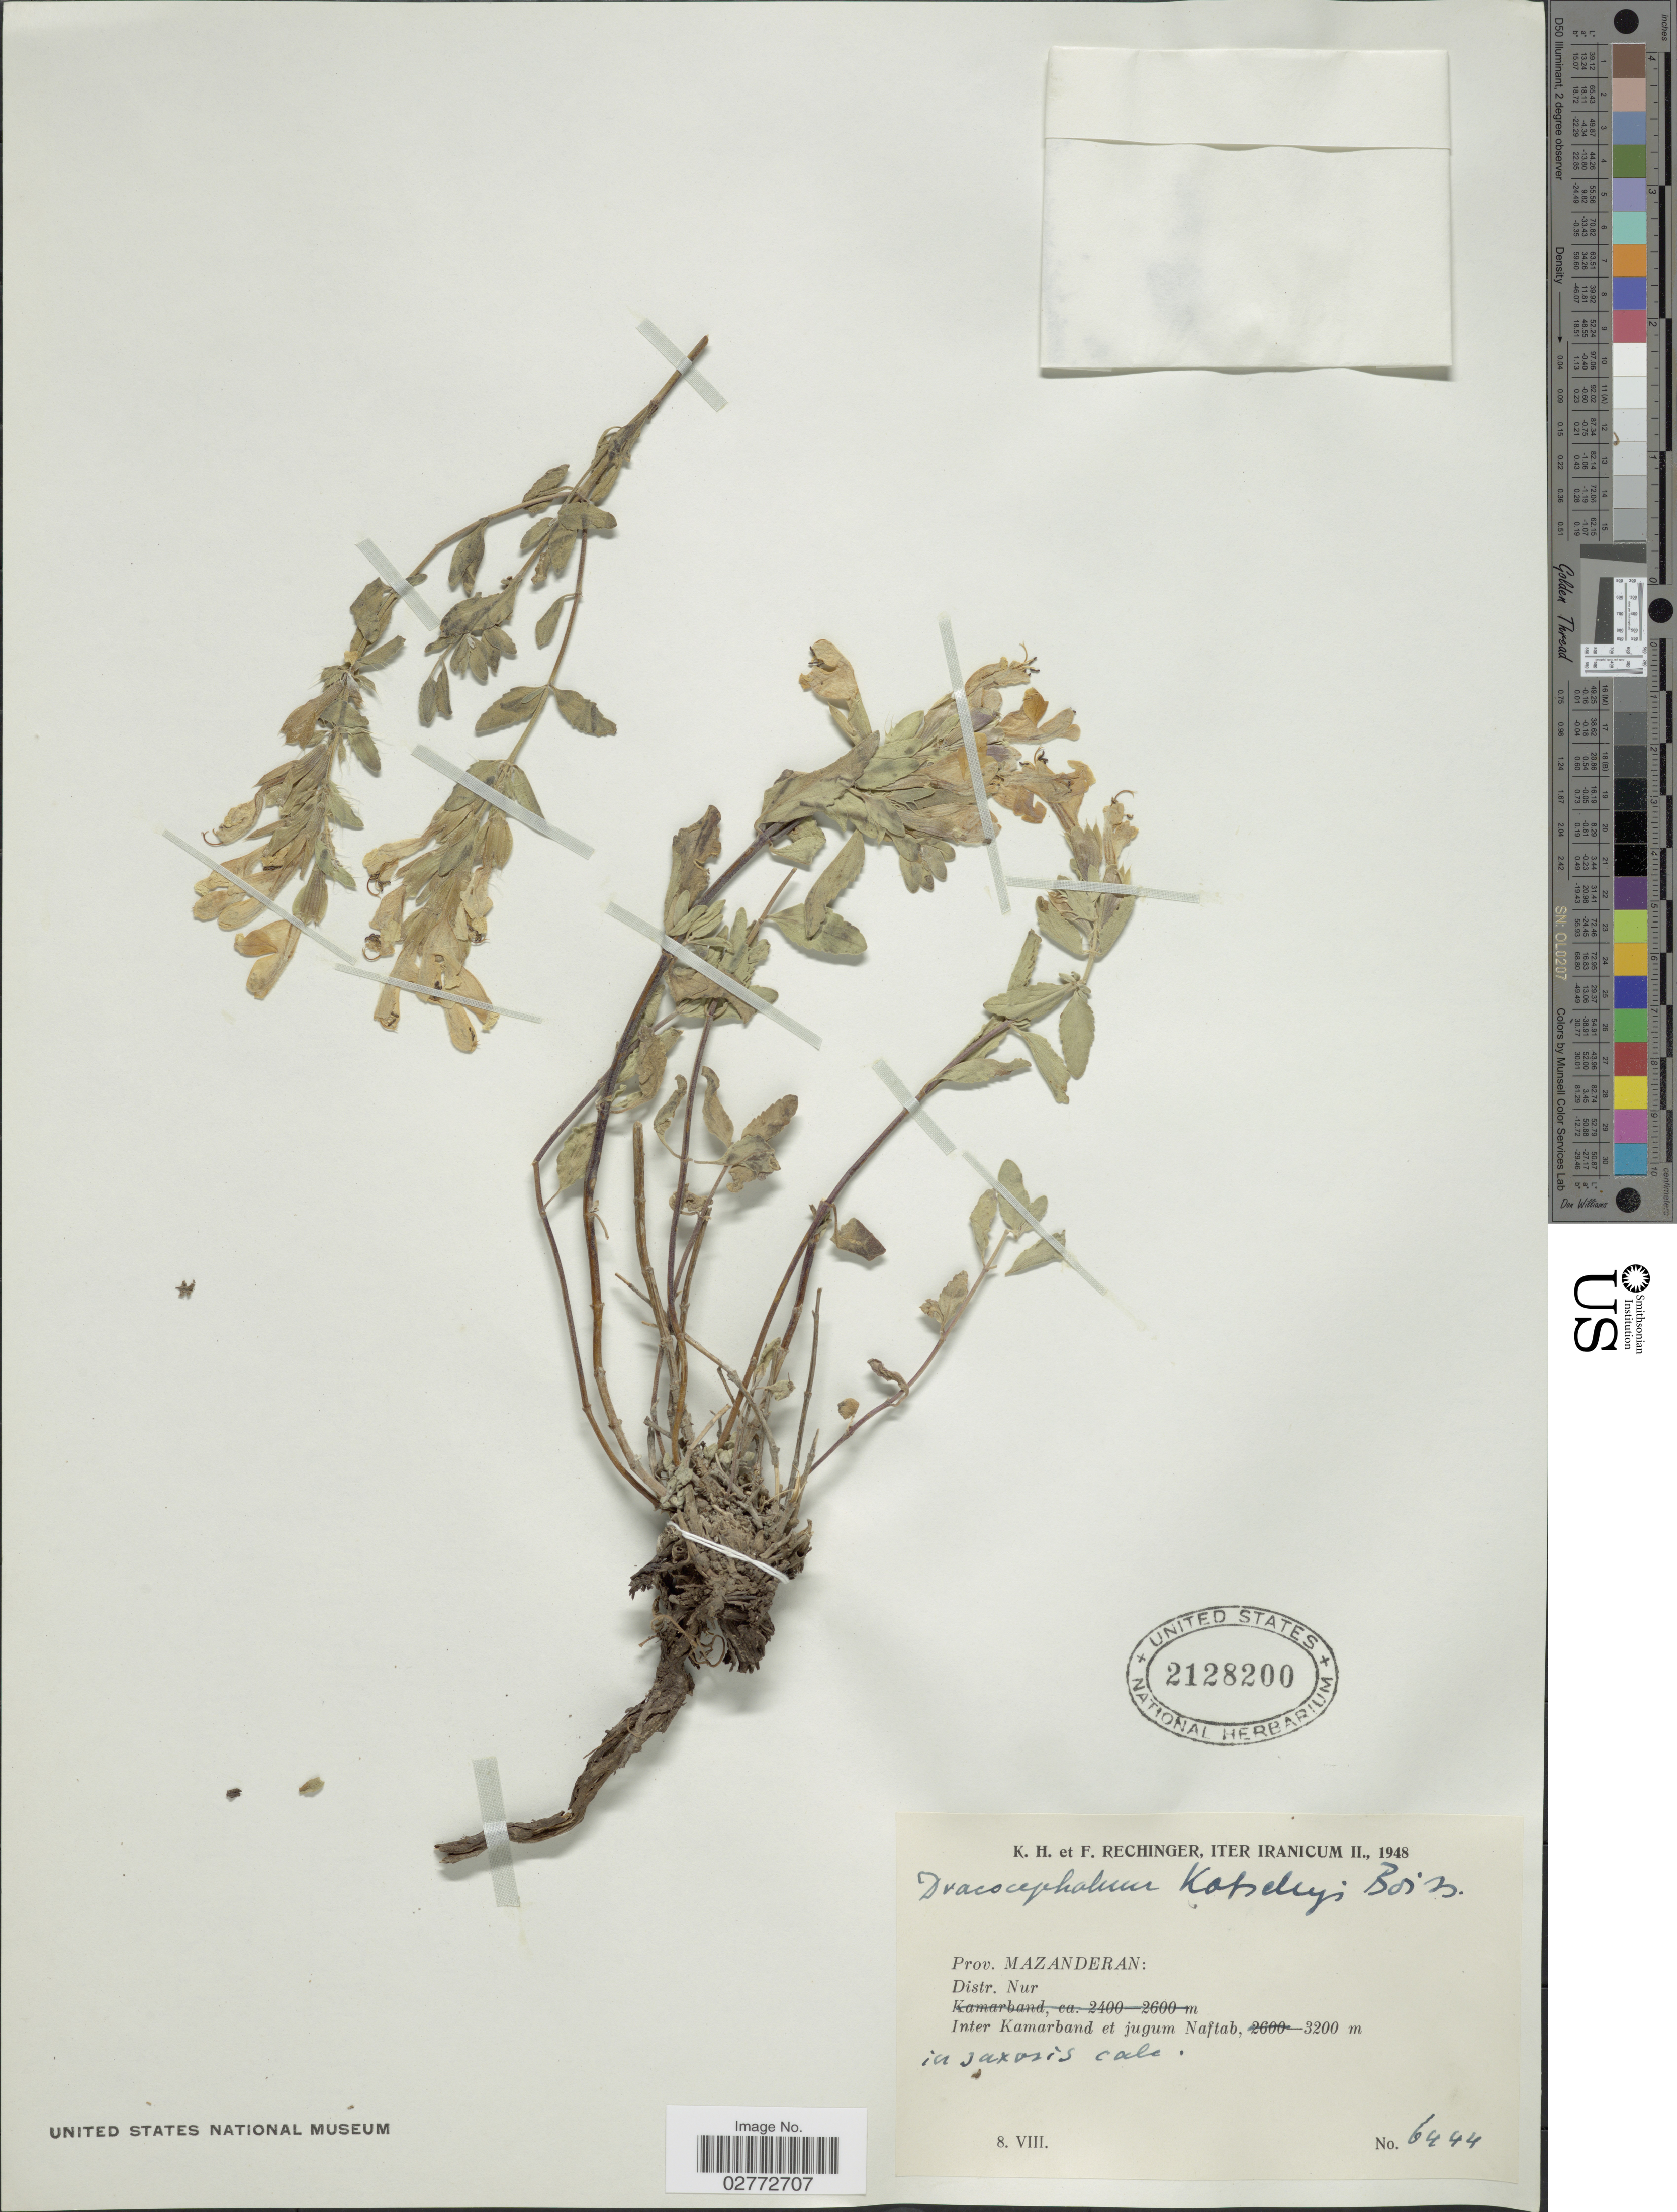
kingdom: Plantae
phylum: Tracheophyta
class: Magnoliopsida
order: Lamiales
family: Lamiaceae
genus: Dracocephalum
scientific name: Dracocephalum kotschyi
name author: Boiss.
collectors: K. H. Rechinger & F. Rechinger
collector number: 6444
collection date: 1948-08-08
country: Iran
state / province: Mazandaran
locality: Iter Iranicum. Prov. Mazanderan: Distr. Nur. Inter Kamarband et jugum Naftab.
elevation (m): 3200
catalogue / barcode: US 2128200